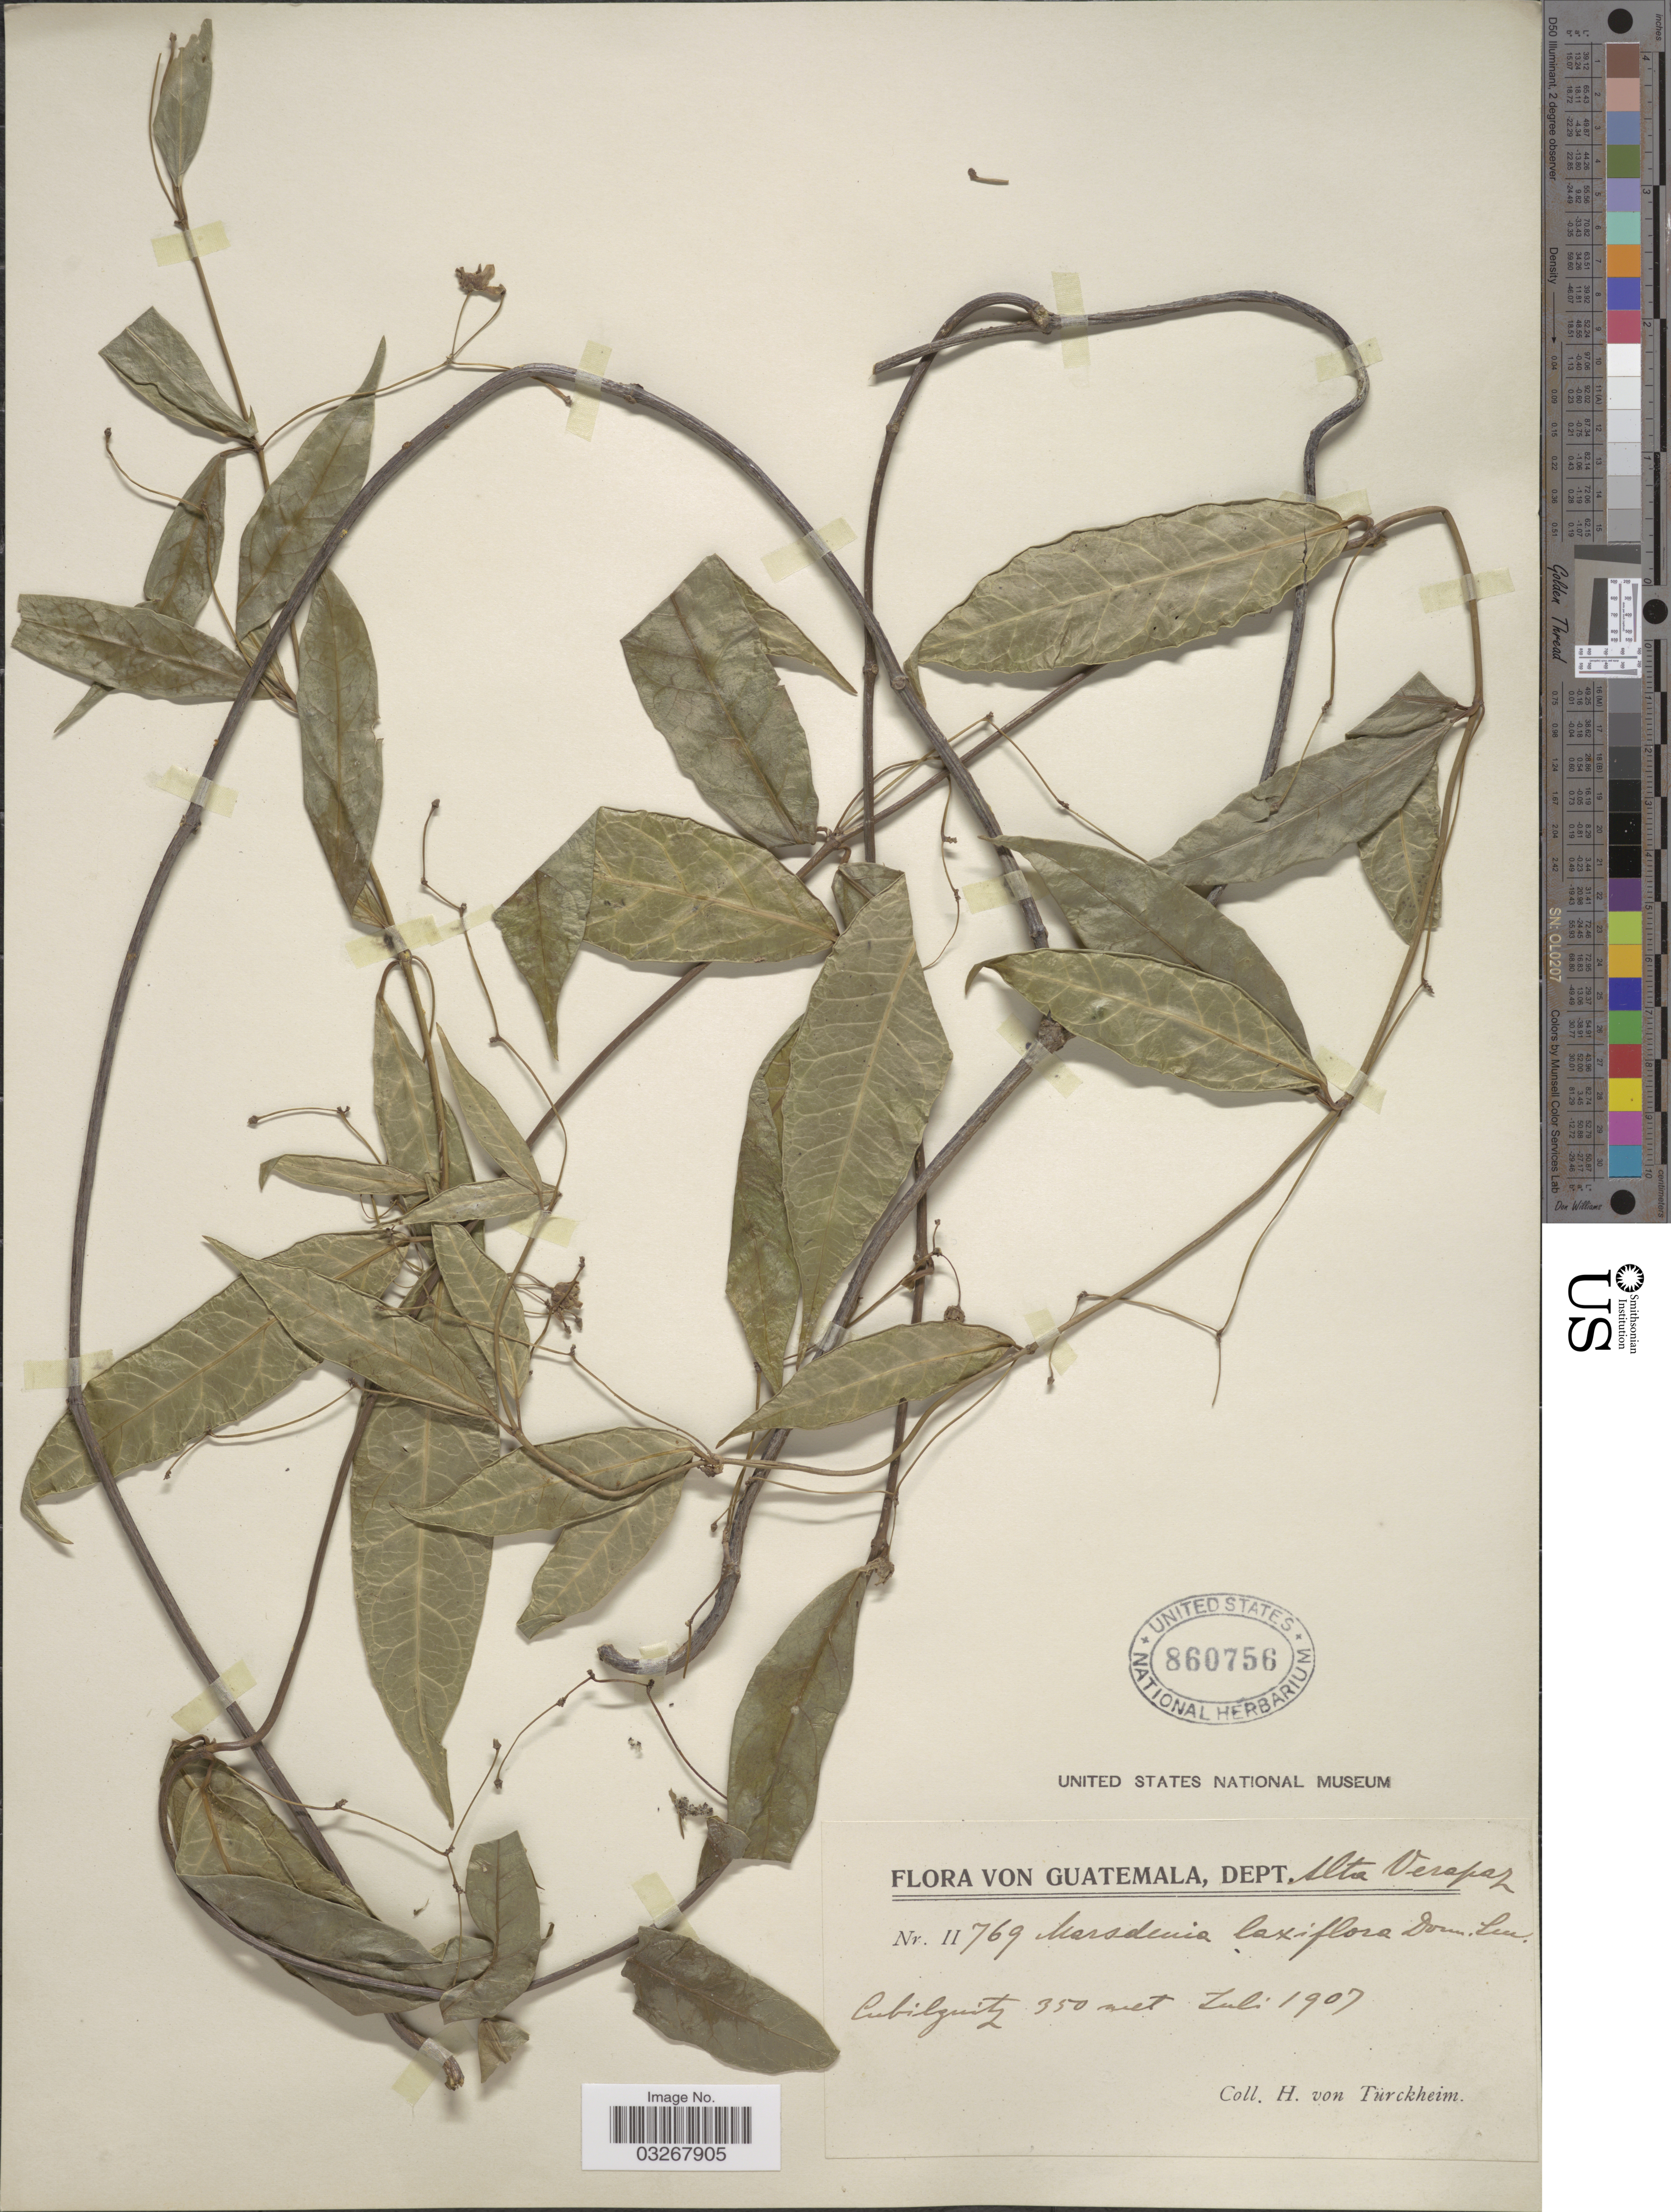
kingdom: Plantae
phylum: Tracheophyta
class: Magnoliopsida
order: Gentianales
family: Apocynaceae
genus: Marsdenia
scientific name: Marsdenia laxiflora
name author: Donn. Sm.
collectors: H. von Türckheim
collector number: II769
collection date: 1907-07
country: Guatemala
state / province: Alta Verapaz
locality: Dept. Alta Verapaz, Cubilquitz.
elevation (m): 350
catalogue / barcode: US 860756